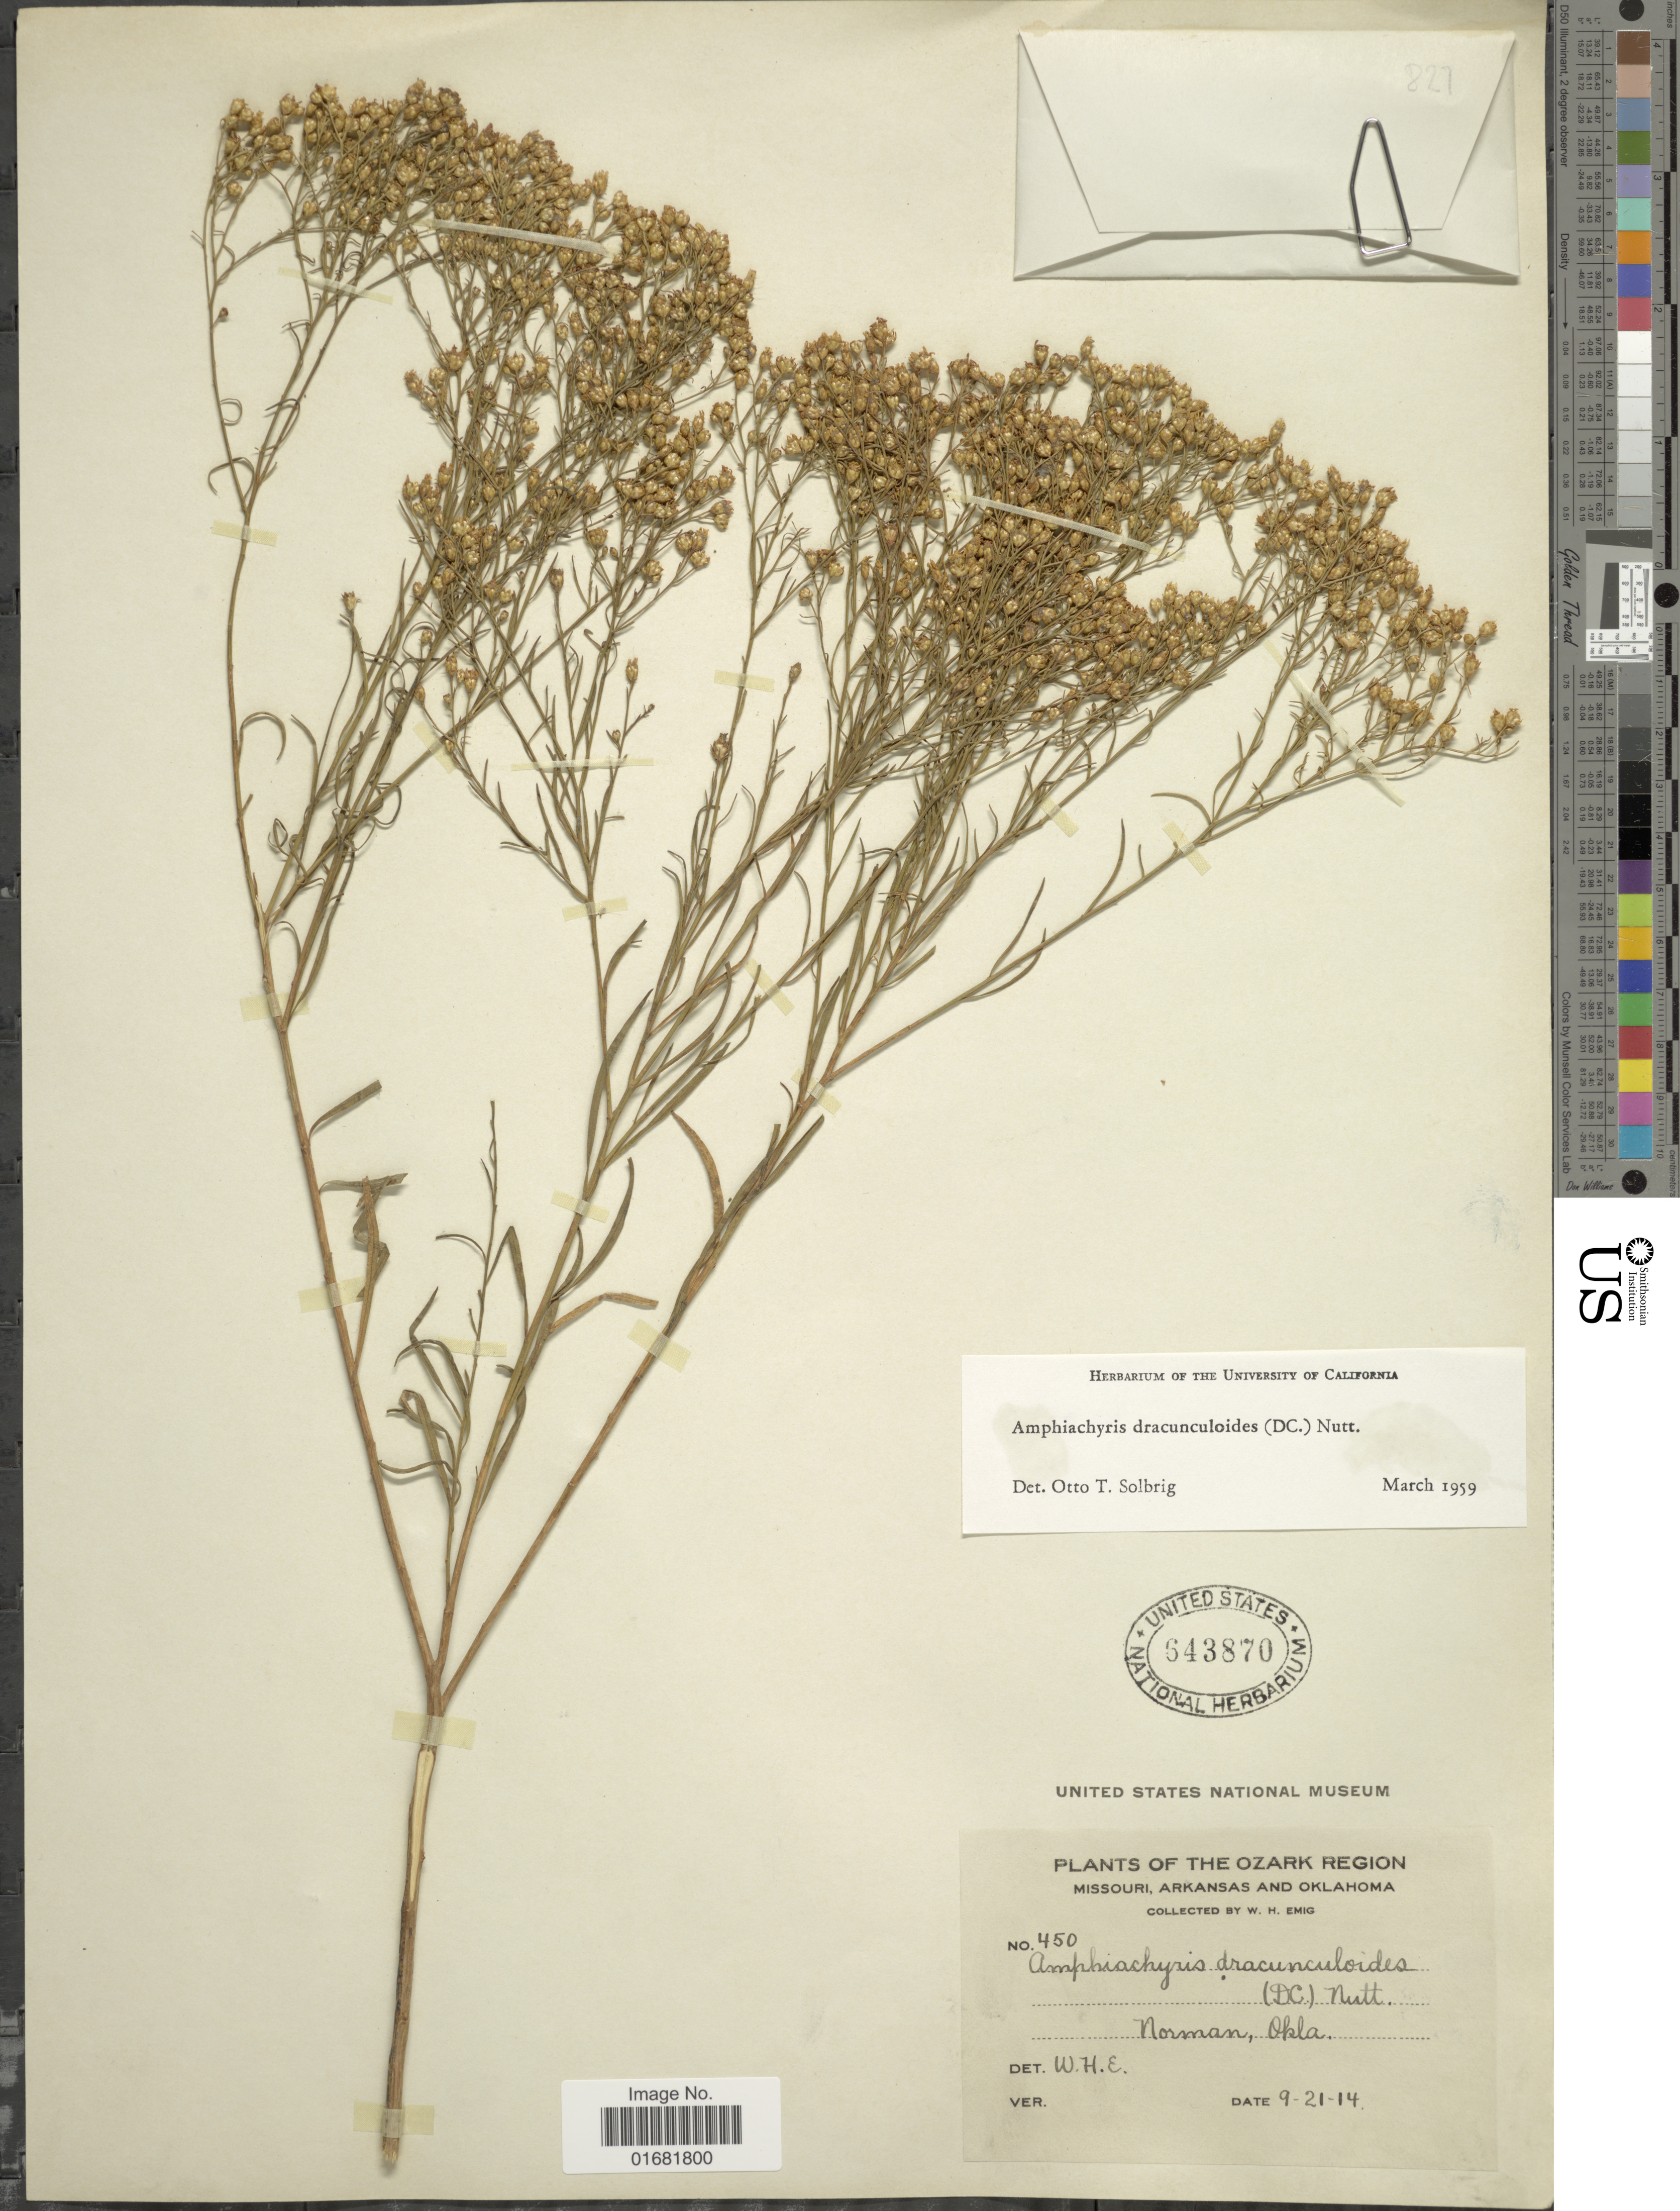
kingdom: Plantae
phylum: Tracheophyta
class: Magnoliopsida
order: Asterales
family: Asteraceae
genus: Amphiachyris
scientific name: Amphiachyris dracunculoides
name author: (DC.) Nutt.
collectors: W. H. Emig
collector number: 450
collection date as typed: Transcribed d/m/y: 21/9/14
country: United States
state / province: Oklahoma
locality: Ozark Region. Norman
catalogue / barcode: US 643870